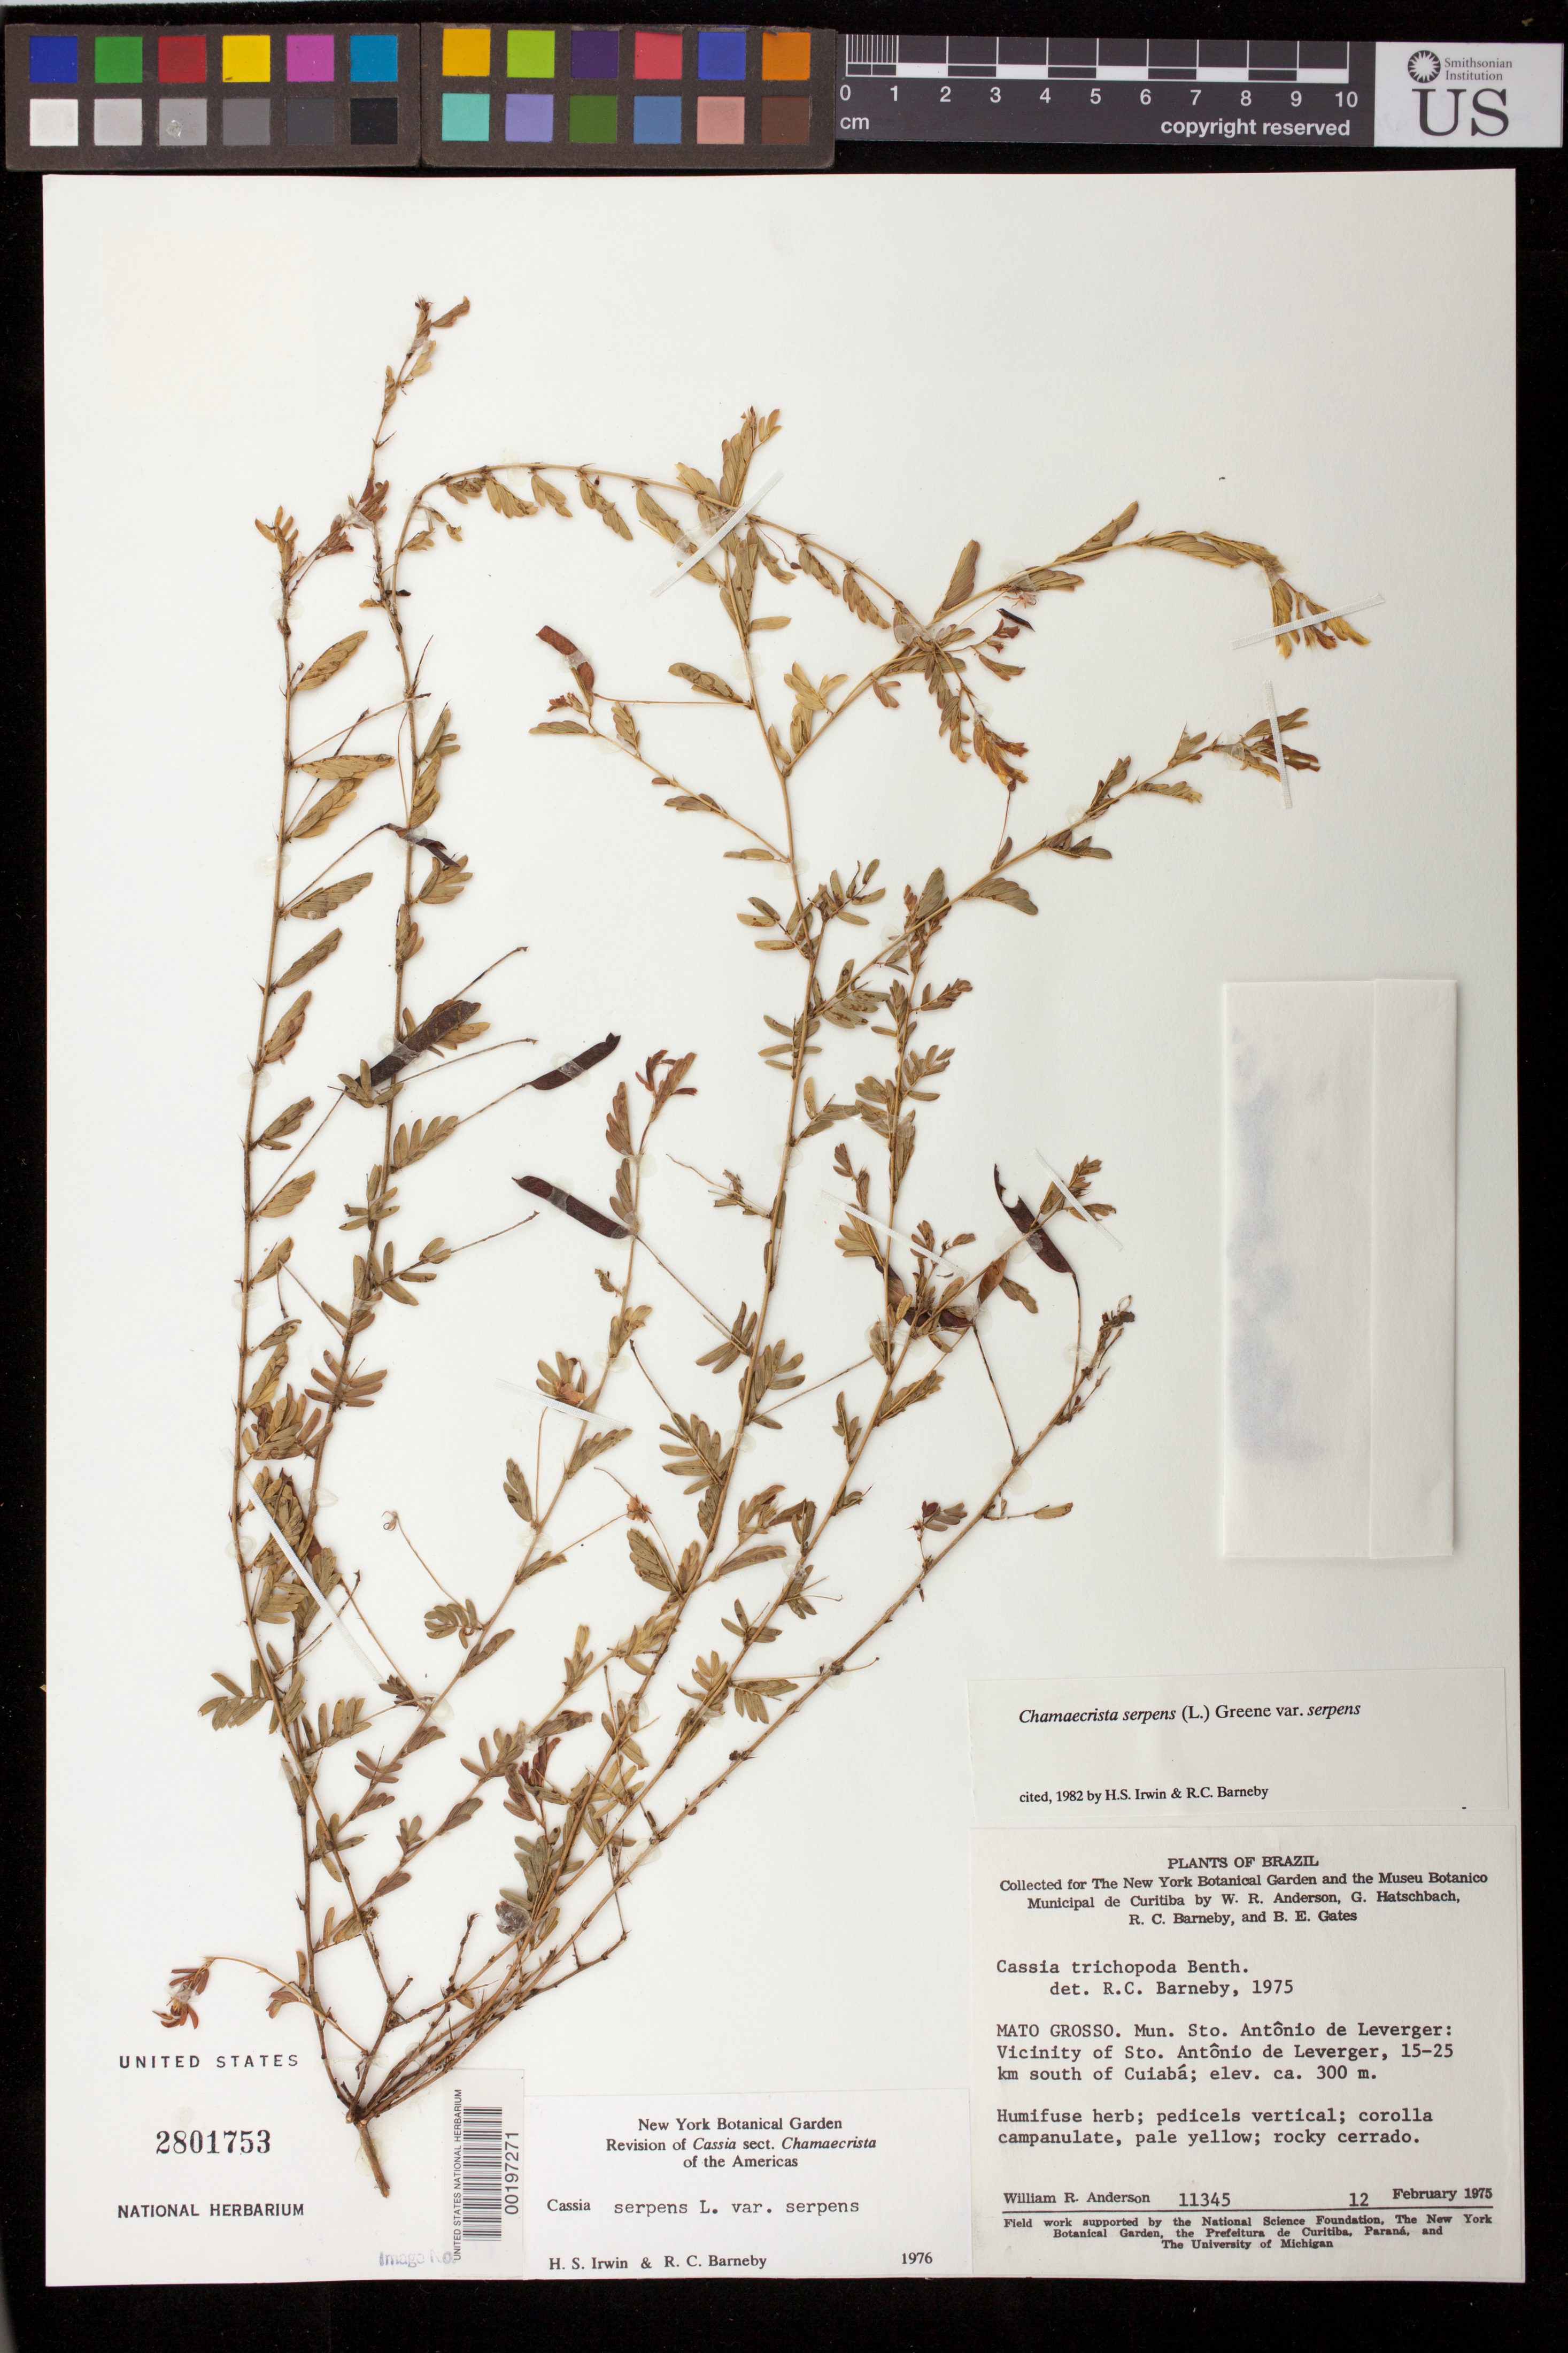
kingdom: Plantae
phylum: Tracheophyta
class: Magnoliopsida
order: Fabales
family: Fabaceae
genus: Chamaecrista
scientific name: Chamaecrista serpens var. serpens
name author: (L.) Greene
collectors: W. R. Anderson, G. Hatschbach, R. C. Barneby & B. Gates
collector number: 11345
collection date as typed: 12 Feb 1975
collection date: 1975-02-12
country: Brazil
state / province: Mato Grosso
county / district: Santo Antônio do Leverger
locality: Vicinity of Sto. Antônio do Leverger, 15-25 km south of Cuiaba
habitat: Rocky cerrado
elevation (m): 300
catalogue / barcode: US 2801753